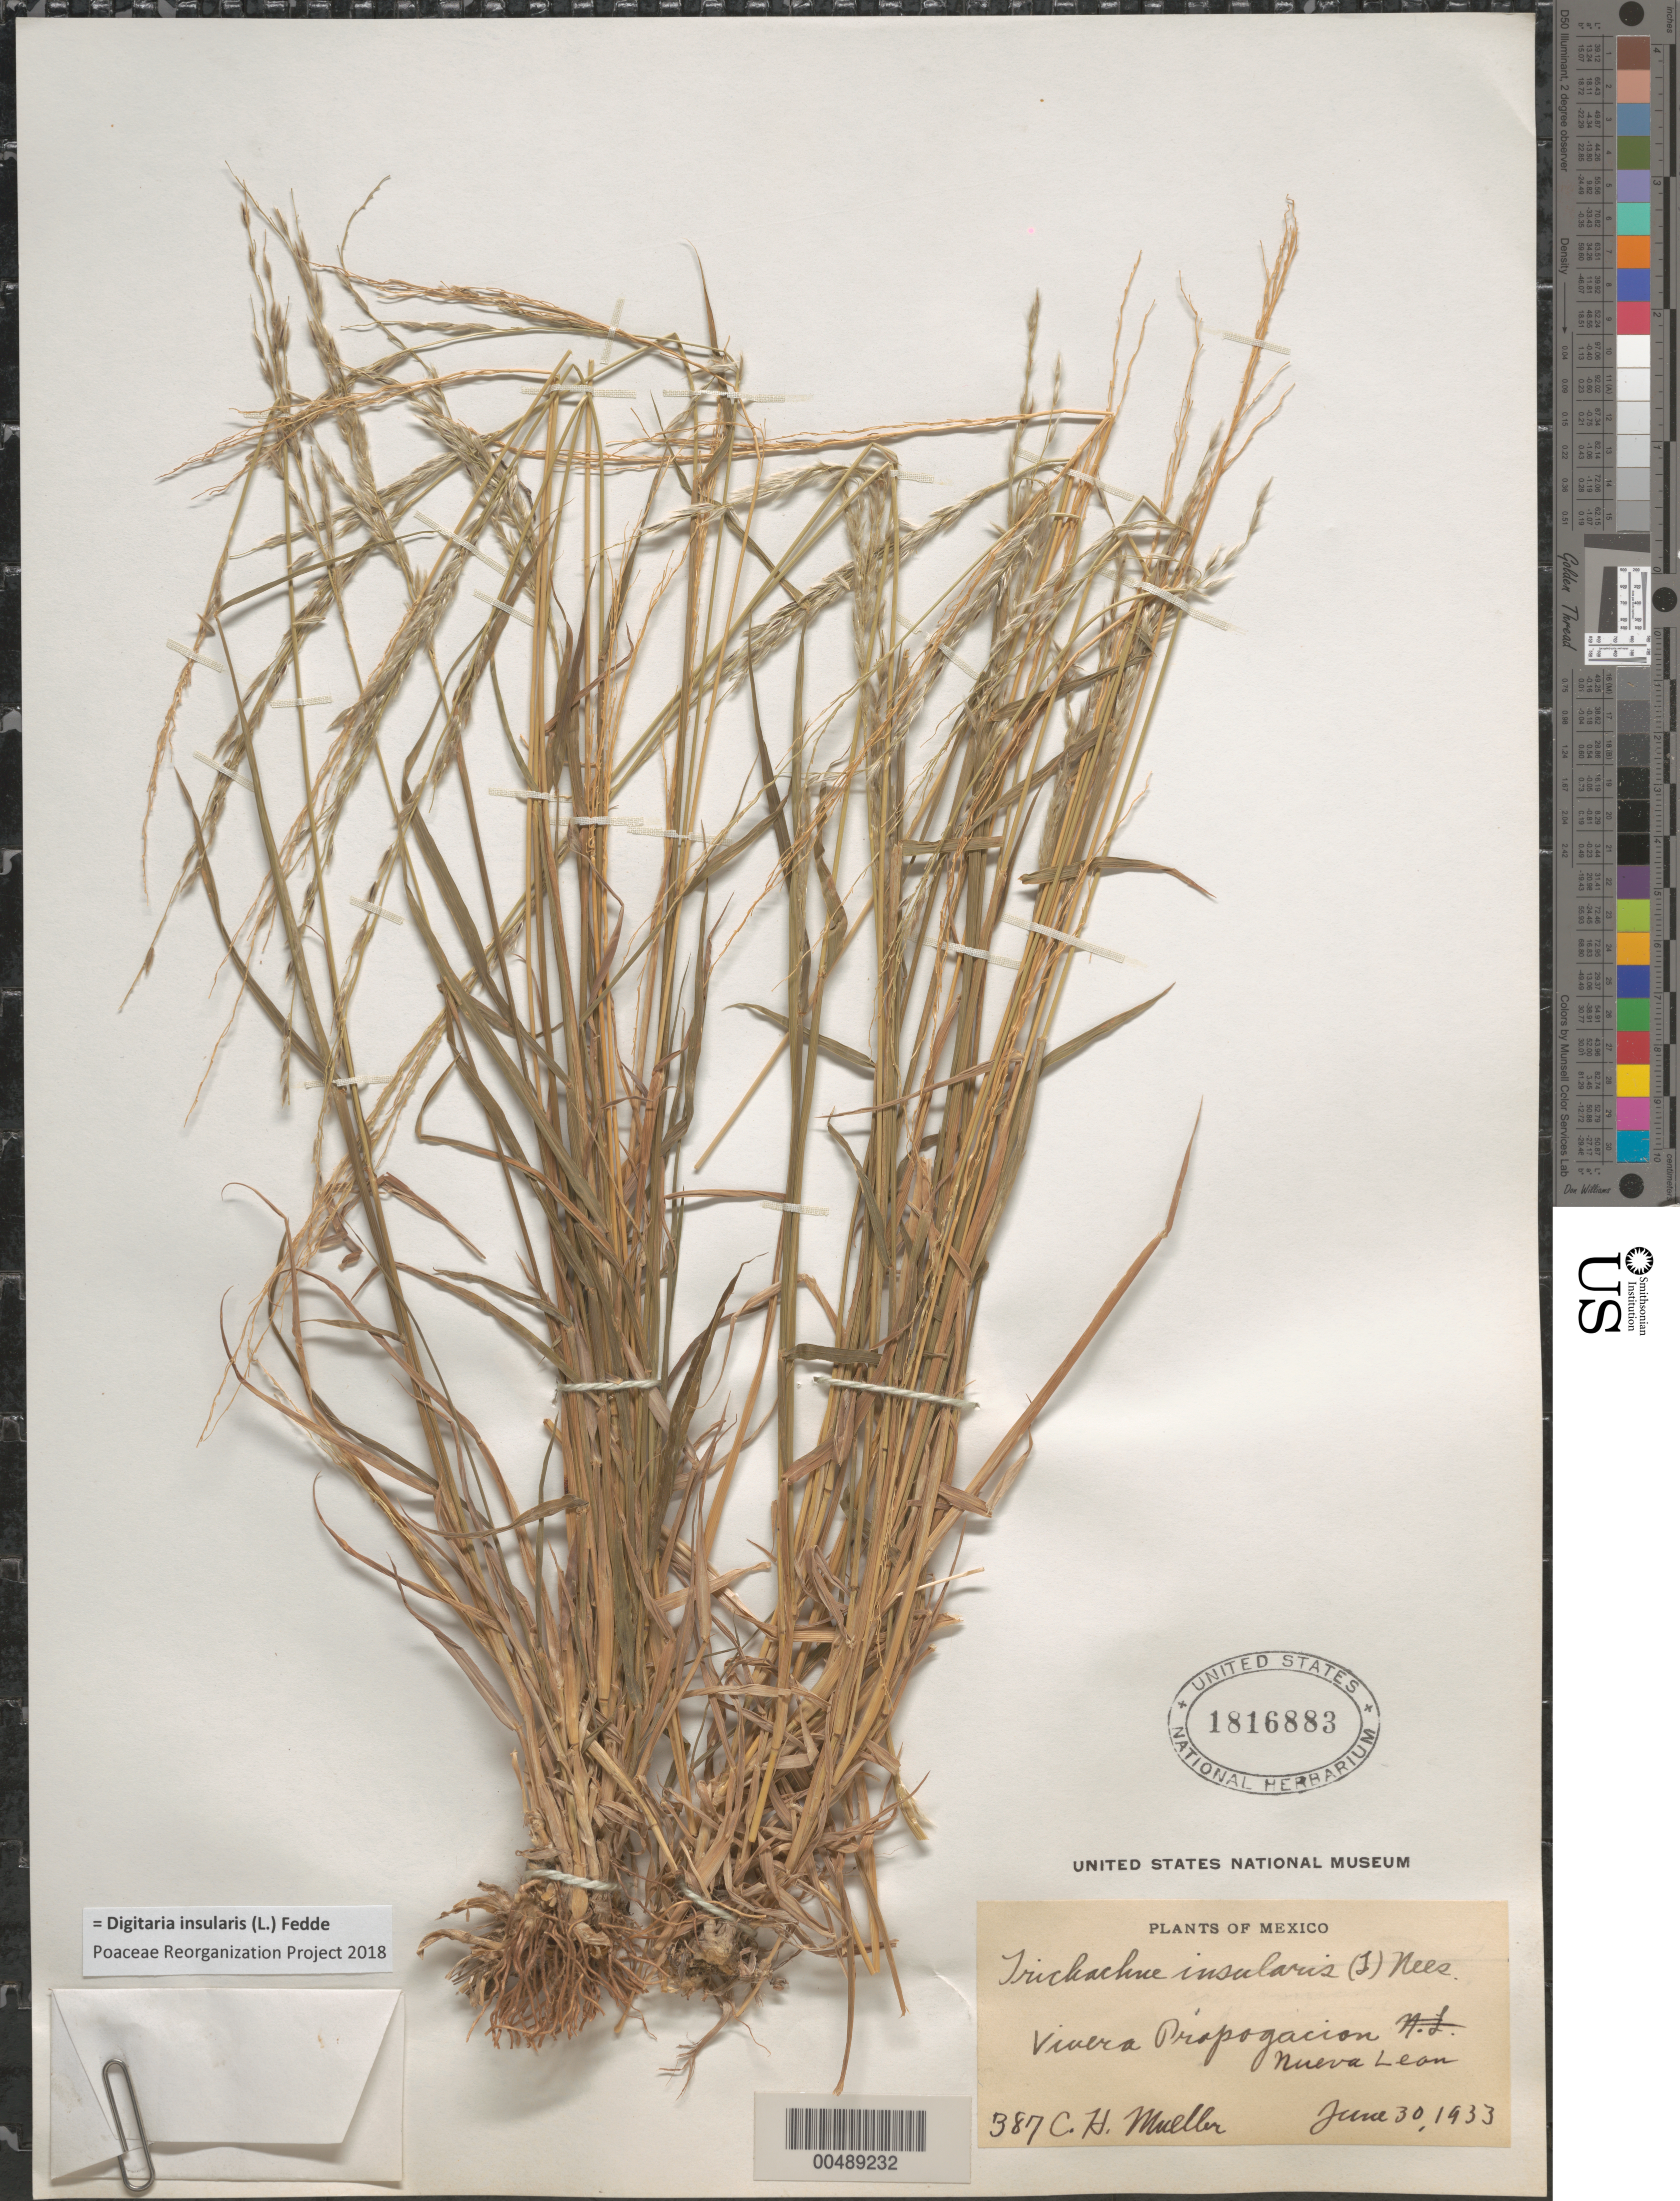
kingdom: Plantae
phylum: Tracheophyta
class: Liliopsida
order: Poales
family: Poaceae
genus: Digitaria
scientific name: Digitaria insularis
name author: (L.) Fedde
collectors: C. H. Muller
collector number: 387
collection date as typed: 30 Jun 1933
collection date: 1933-06-30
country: Mexico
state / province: Nuevo León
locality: Vivera Propogacion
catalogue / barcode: US 1816883